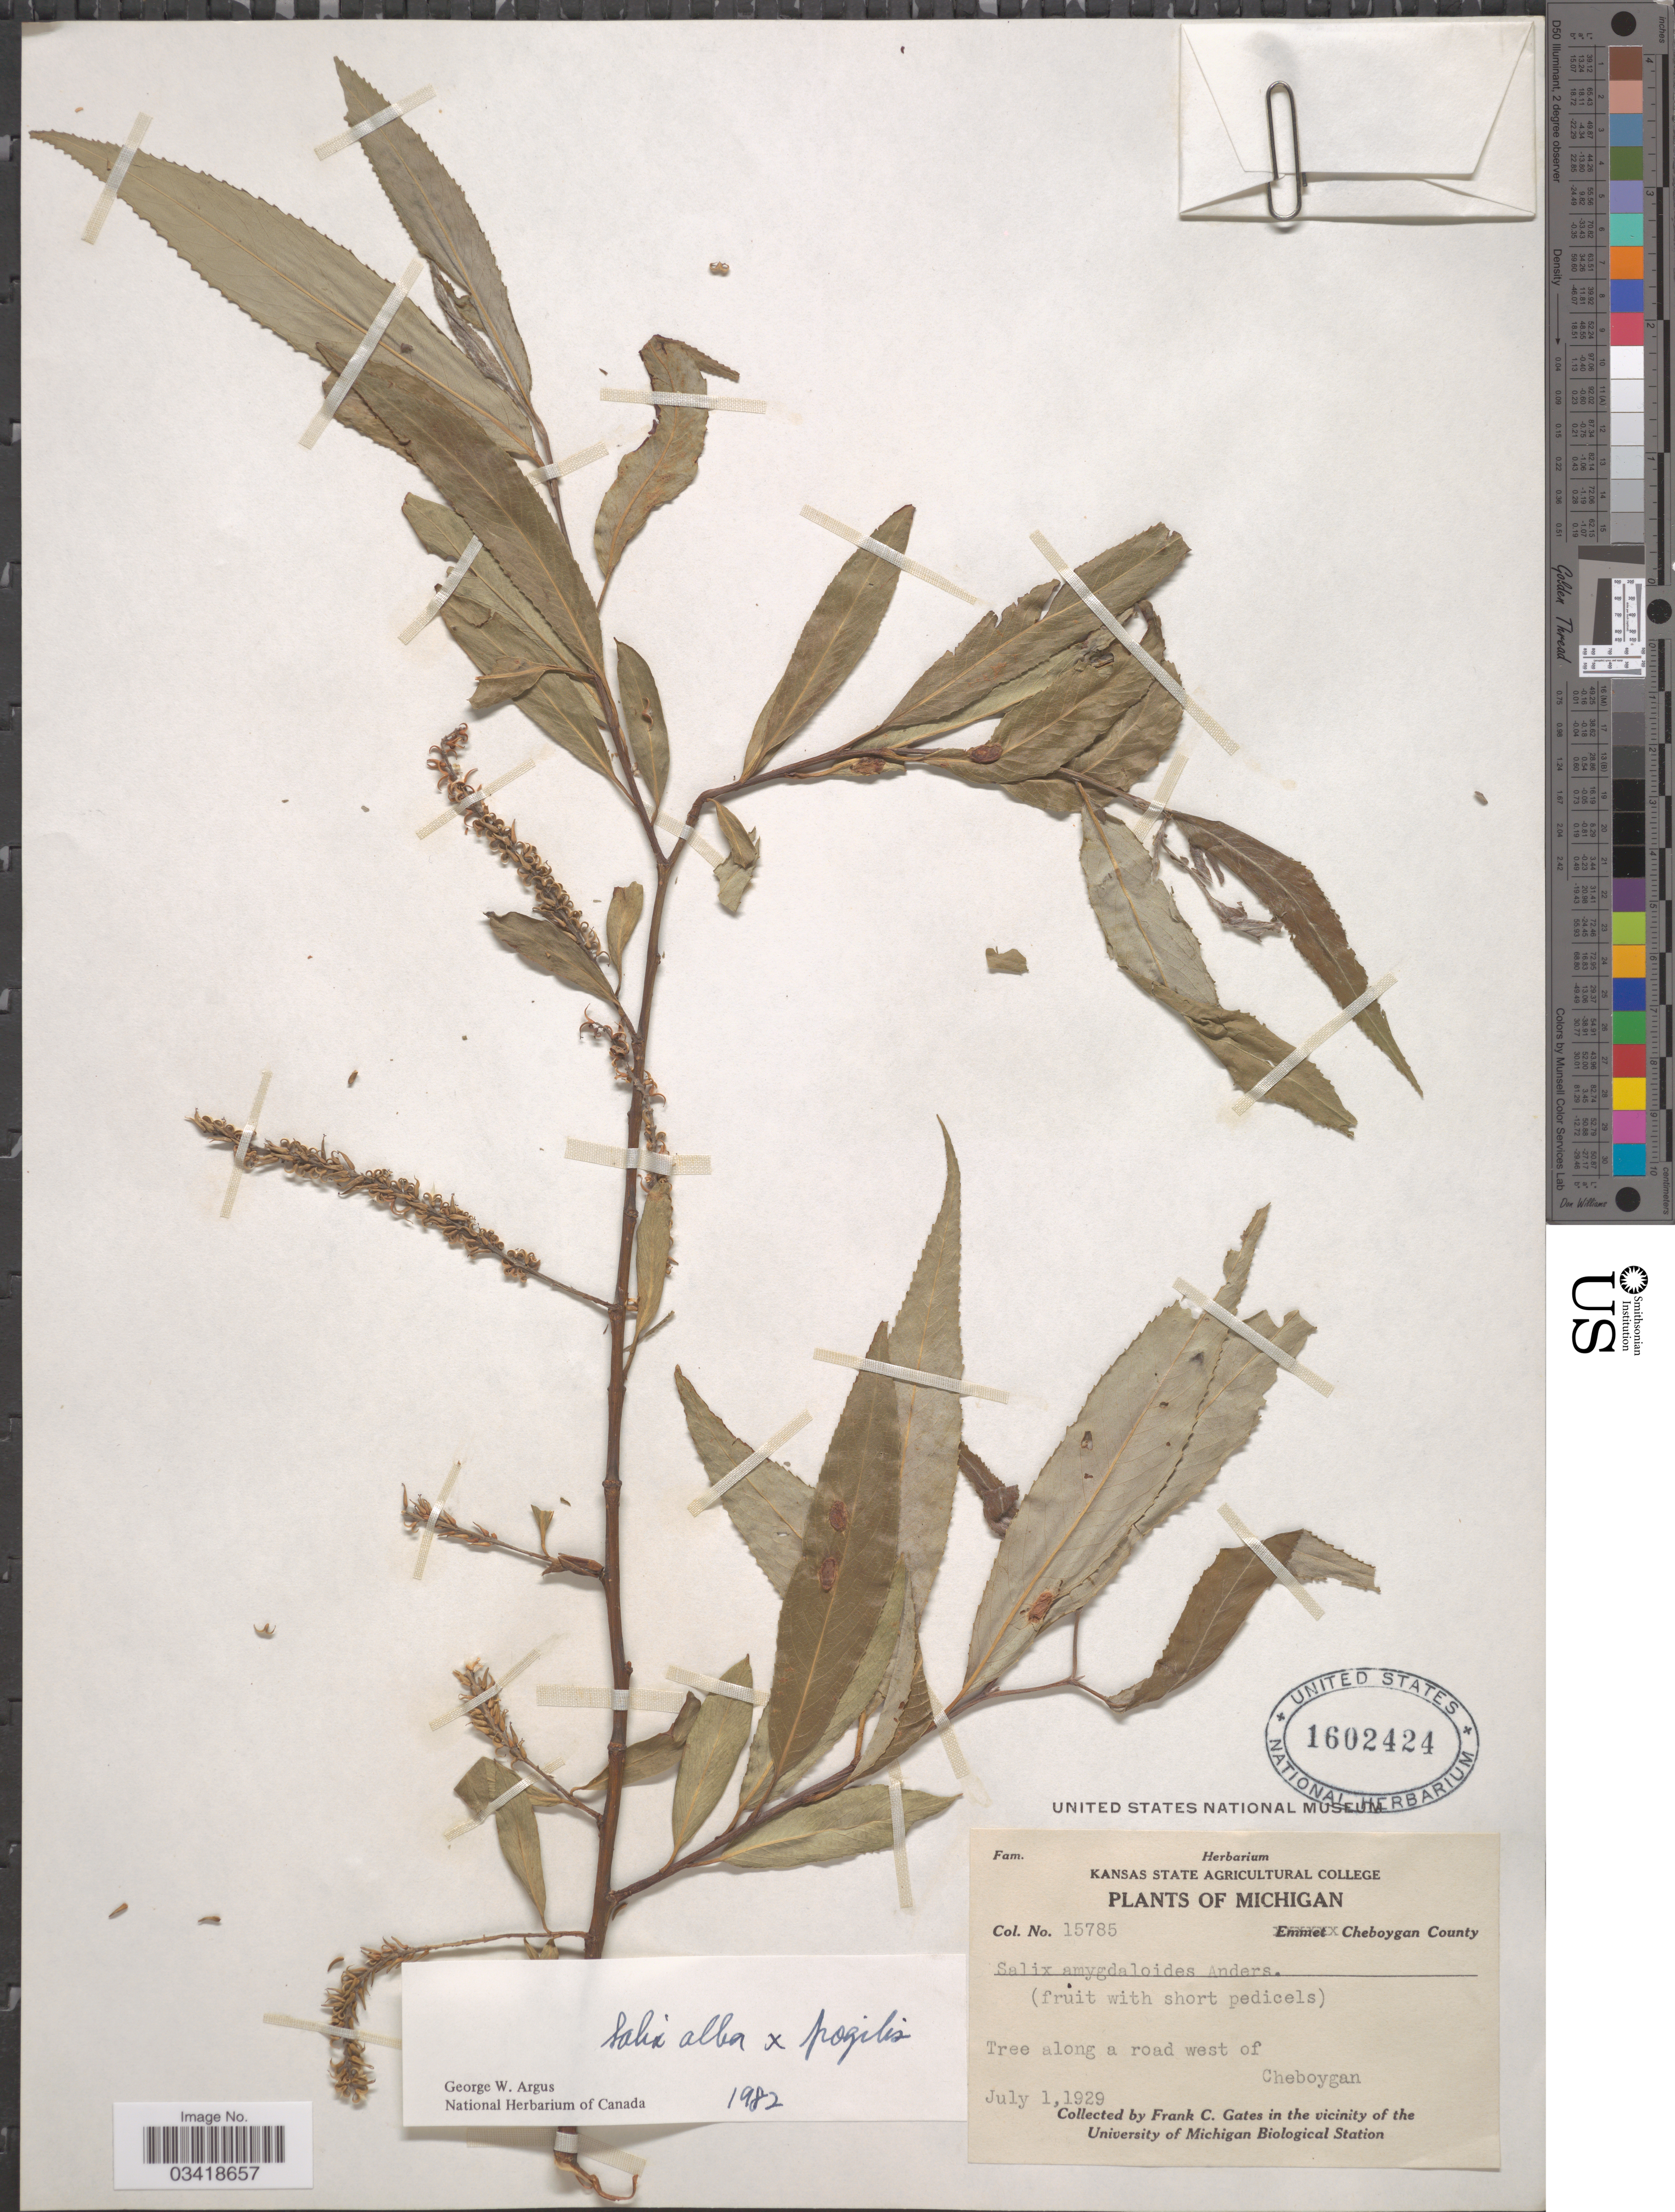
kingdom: Plantae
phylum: Tracheophyta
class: Magnoliopsida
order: Malpighiales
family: Salicaceae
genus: Salix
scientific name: Salix alba x S. fragilis L.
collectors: F. C. Gates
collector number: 15785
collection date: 1929-07-01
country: United States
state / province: Michigan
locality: Cheboygan County. Tree along a road west of Cheboygan.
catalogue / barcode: US 1602424